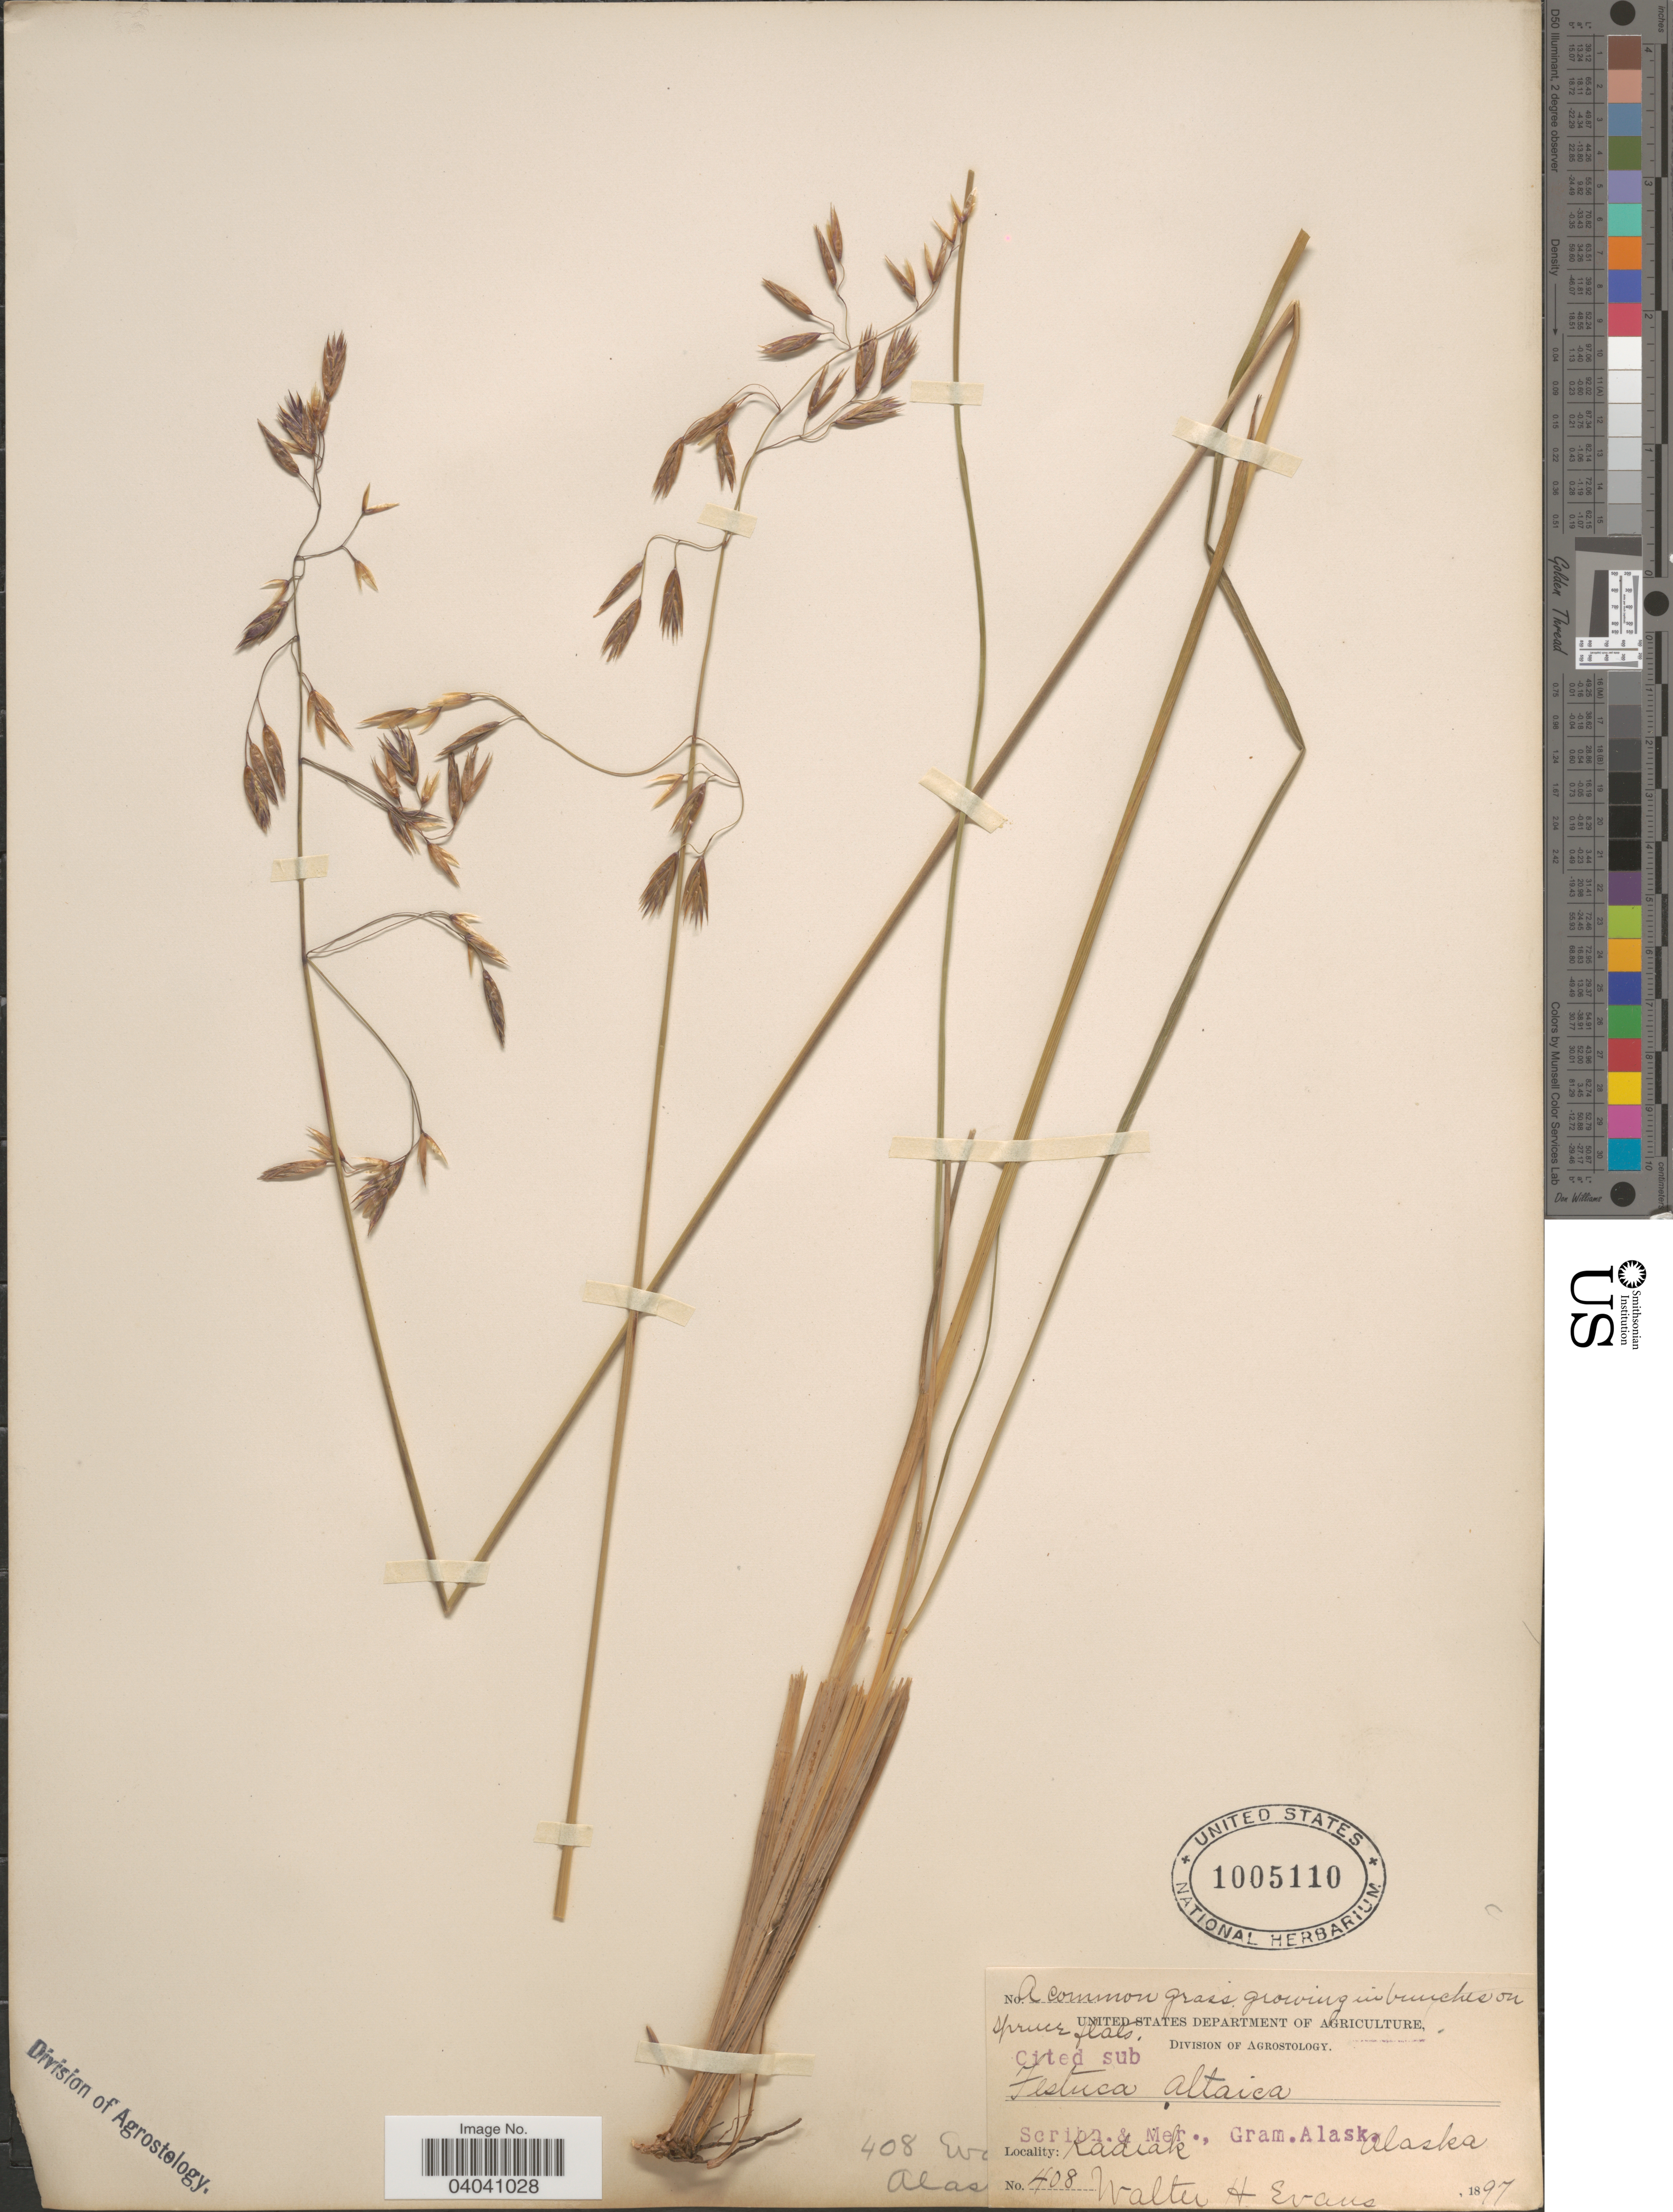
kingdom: Plantae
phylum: Tracheophyta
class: Liliopsida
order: Poales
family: Poaceae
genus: Festuca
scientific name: Festuca altaica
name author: Trin.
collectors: W. H. Evans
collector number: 408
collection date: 1897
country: United States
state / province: Alaska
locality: Kodiak.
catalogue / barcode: US 1005110